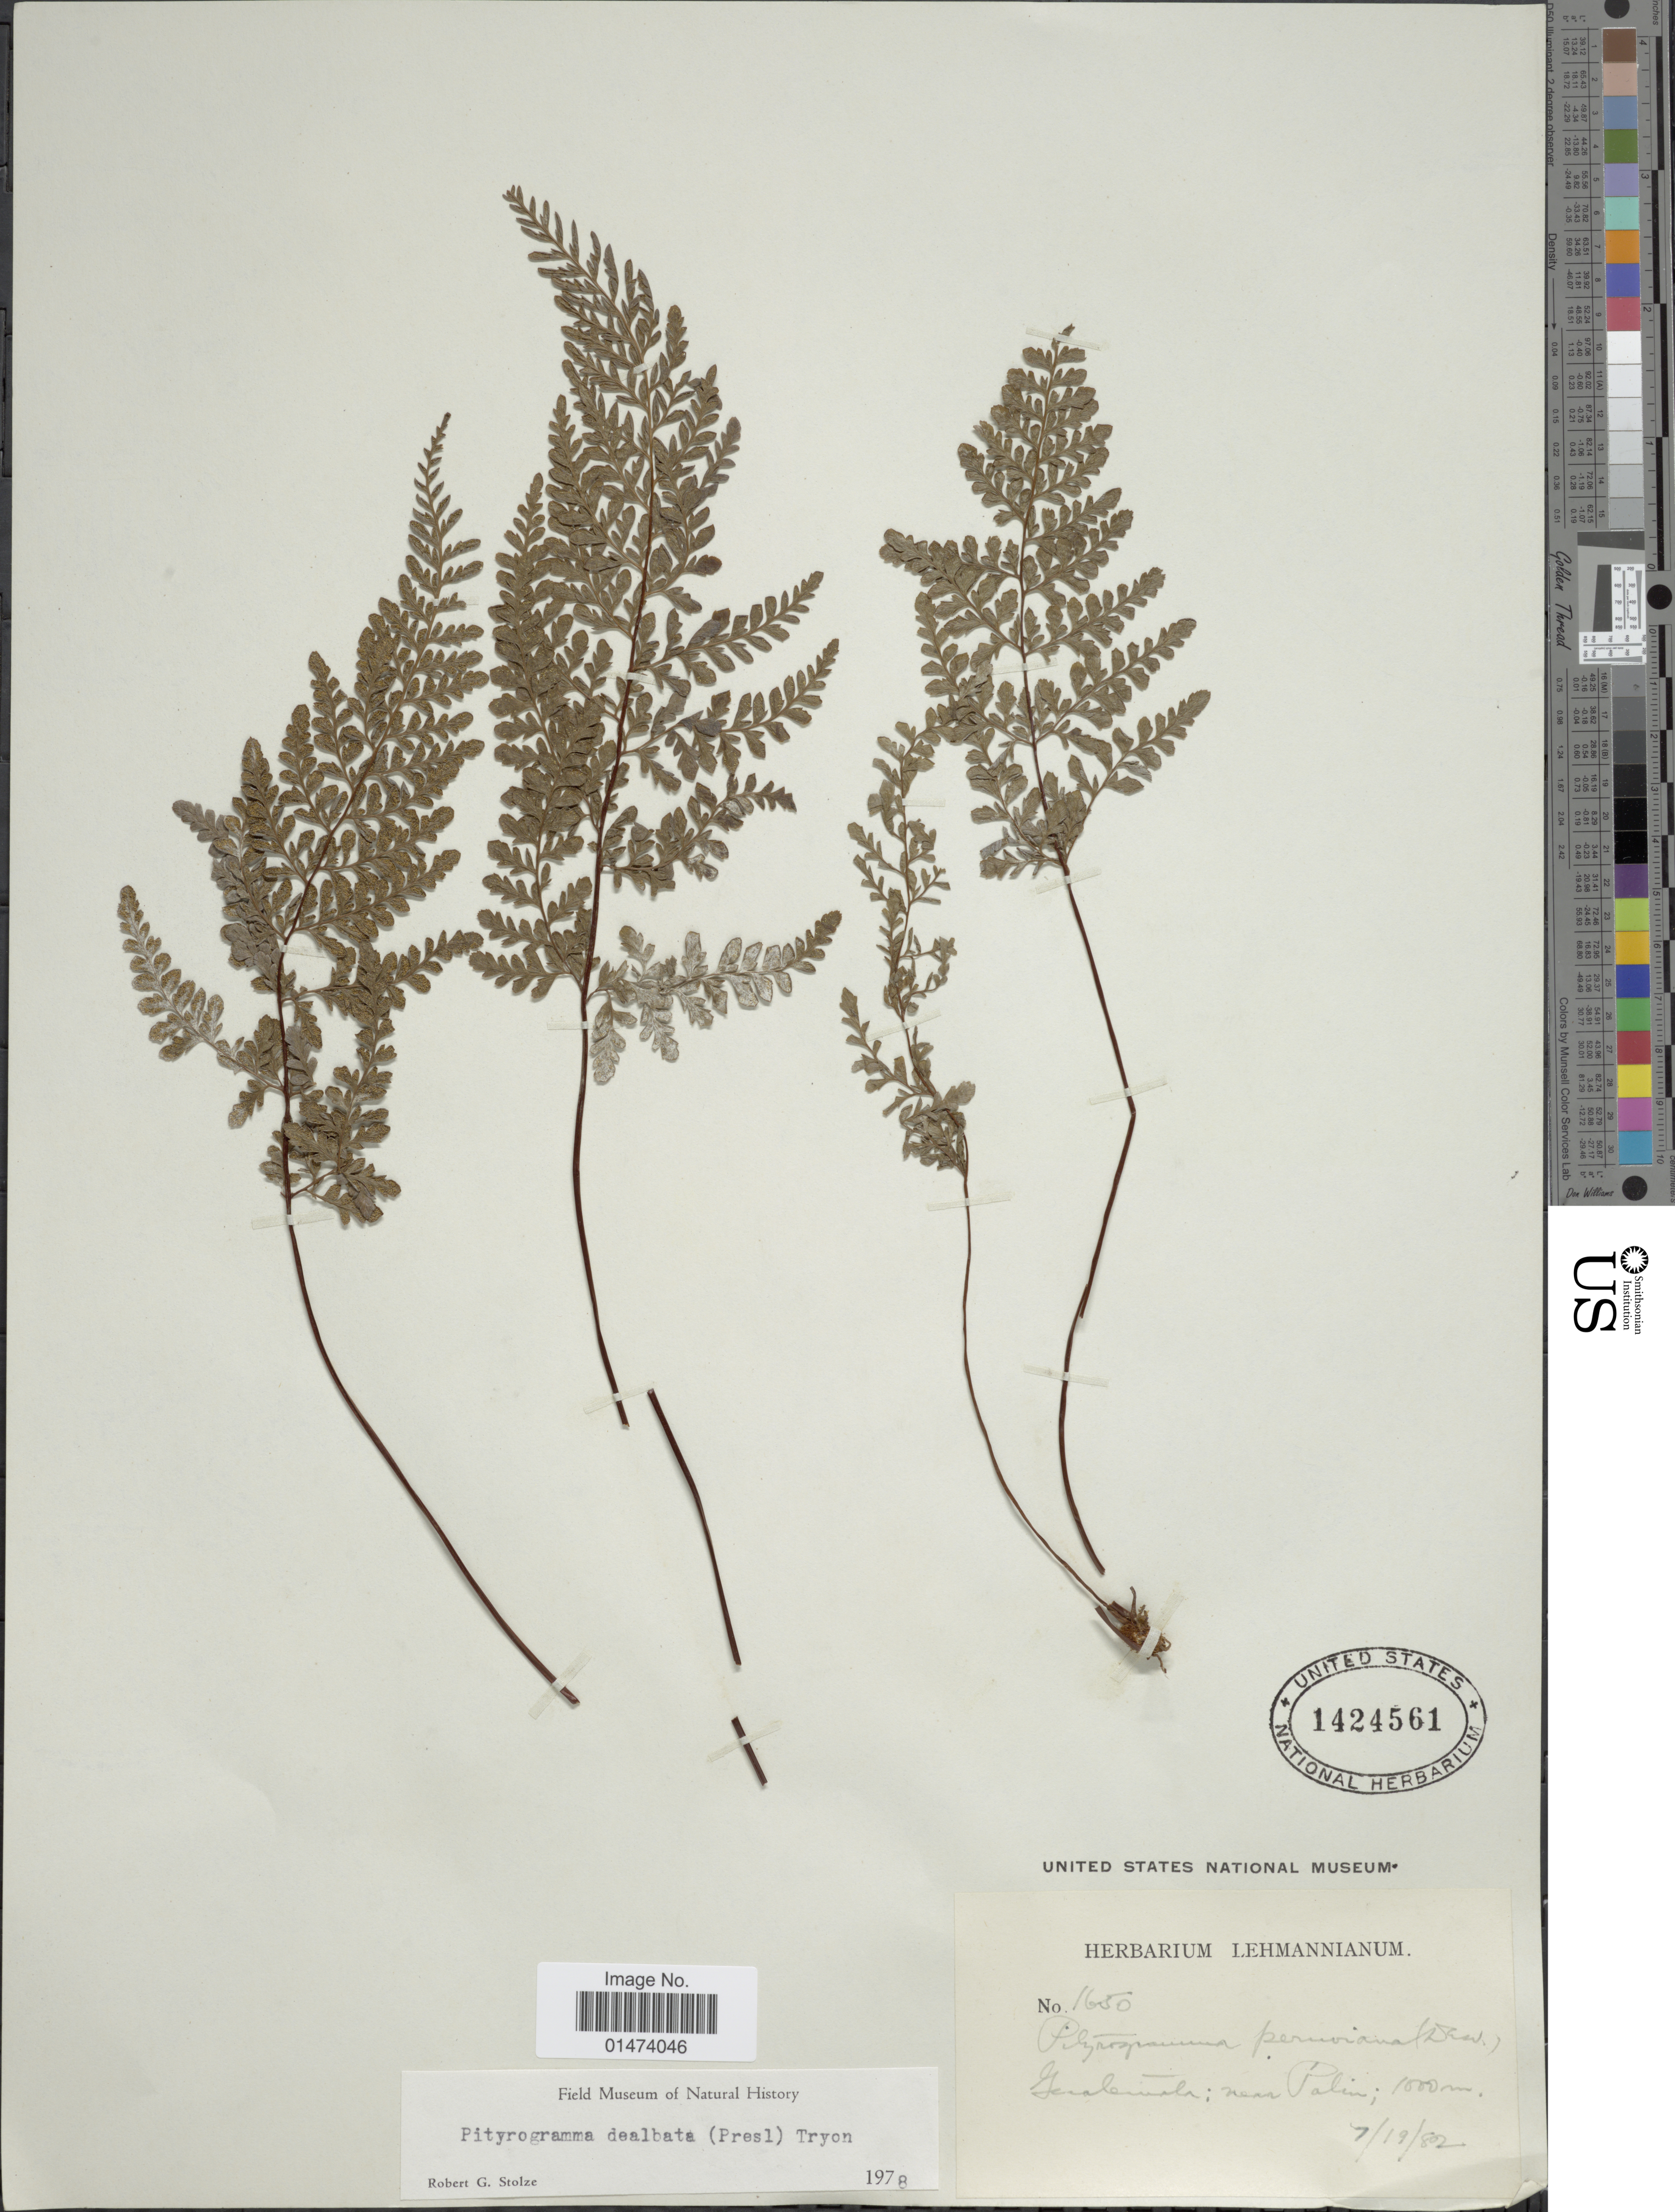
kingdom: Plantae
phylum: Tracheophyta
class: Polypodiopsida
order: Polypodiales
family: Pteridaceae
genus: Pityrogramma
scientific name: Pityrogramma dealbata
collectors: ex herb. Lehmannianum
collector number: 1650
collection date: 1982-07-19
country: Guatemala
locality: Near Palin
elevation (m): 1000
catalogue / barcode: US 1424561